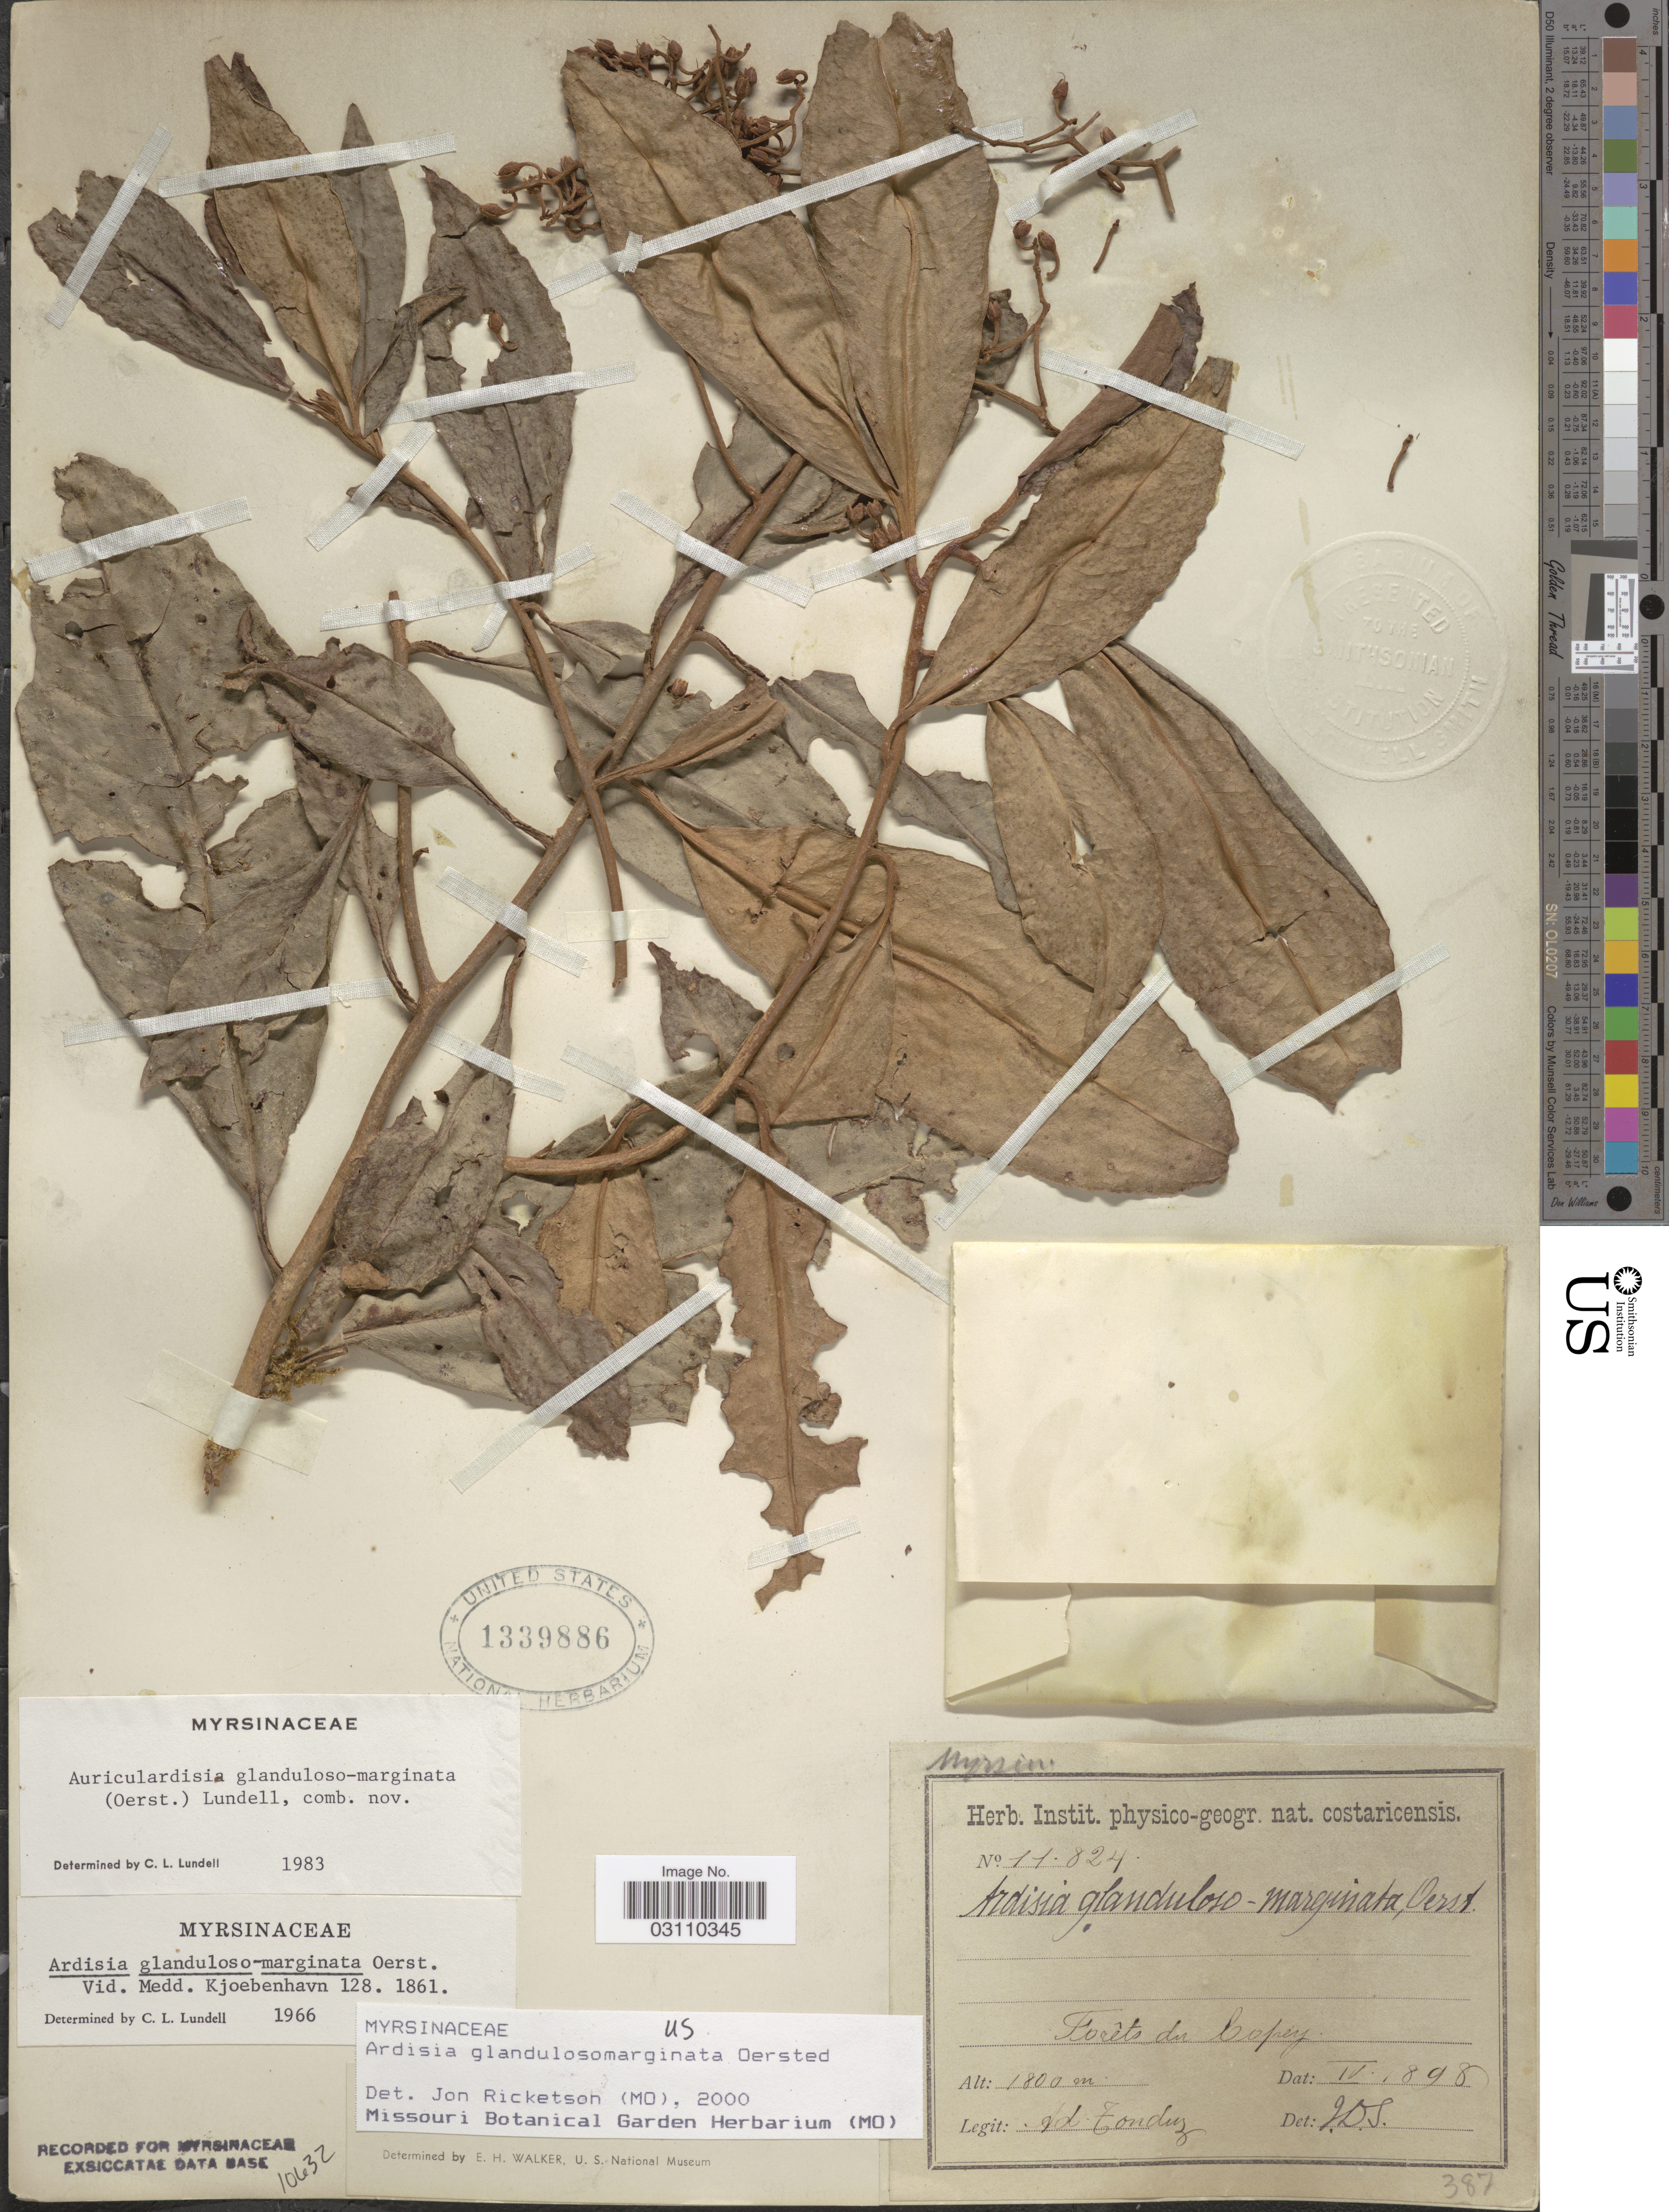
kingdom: Plantae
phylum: Tracheophyta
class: Magnoliopsida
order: Ericales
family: Primulaceae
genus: Ardisia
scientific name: Ardisia glandulosa-marginata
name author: Oerst.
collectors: A. Tonduz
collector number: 11824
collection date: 1898-04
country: Costa Rica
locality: Forêts du Copey.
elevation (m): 1800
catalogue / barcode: US 1339886